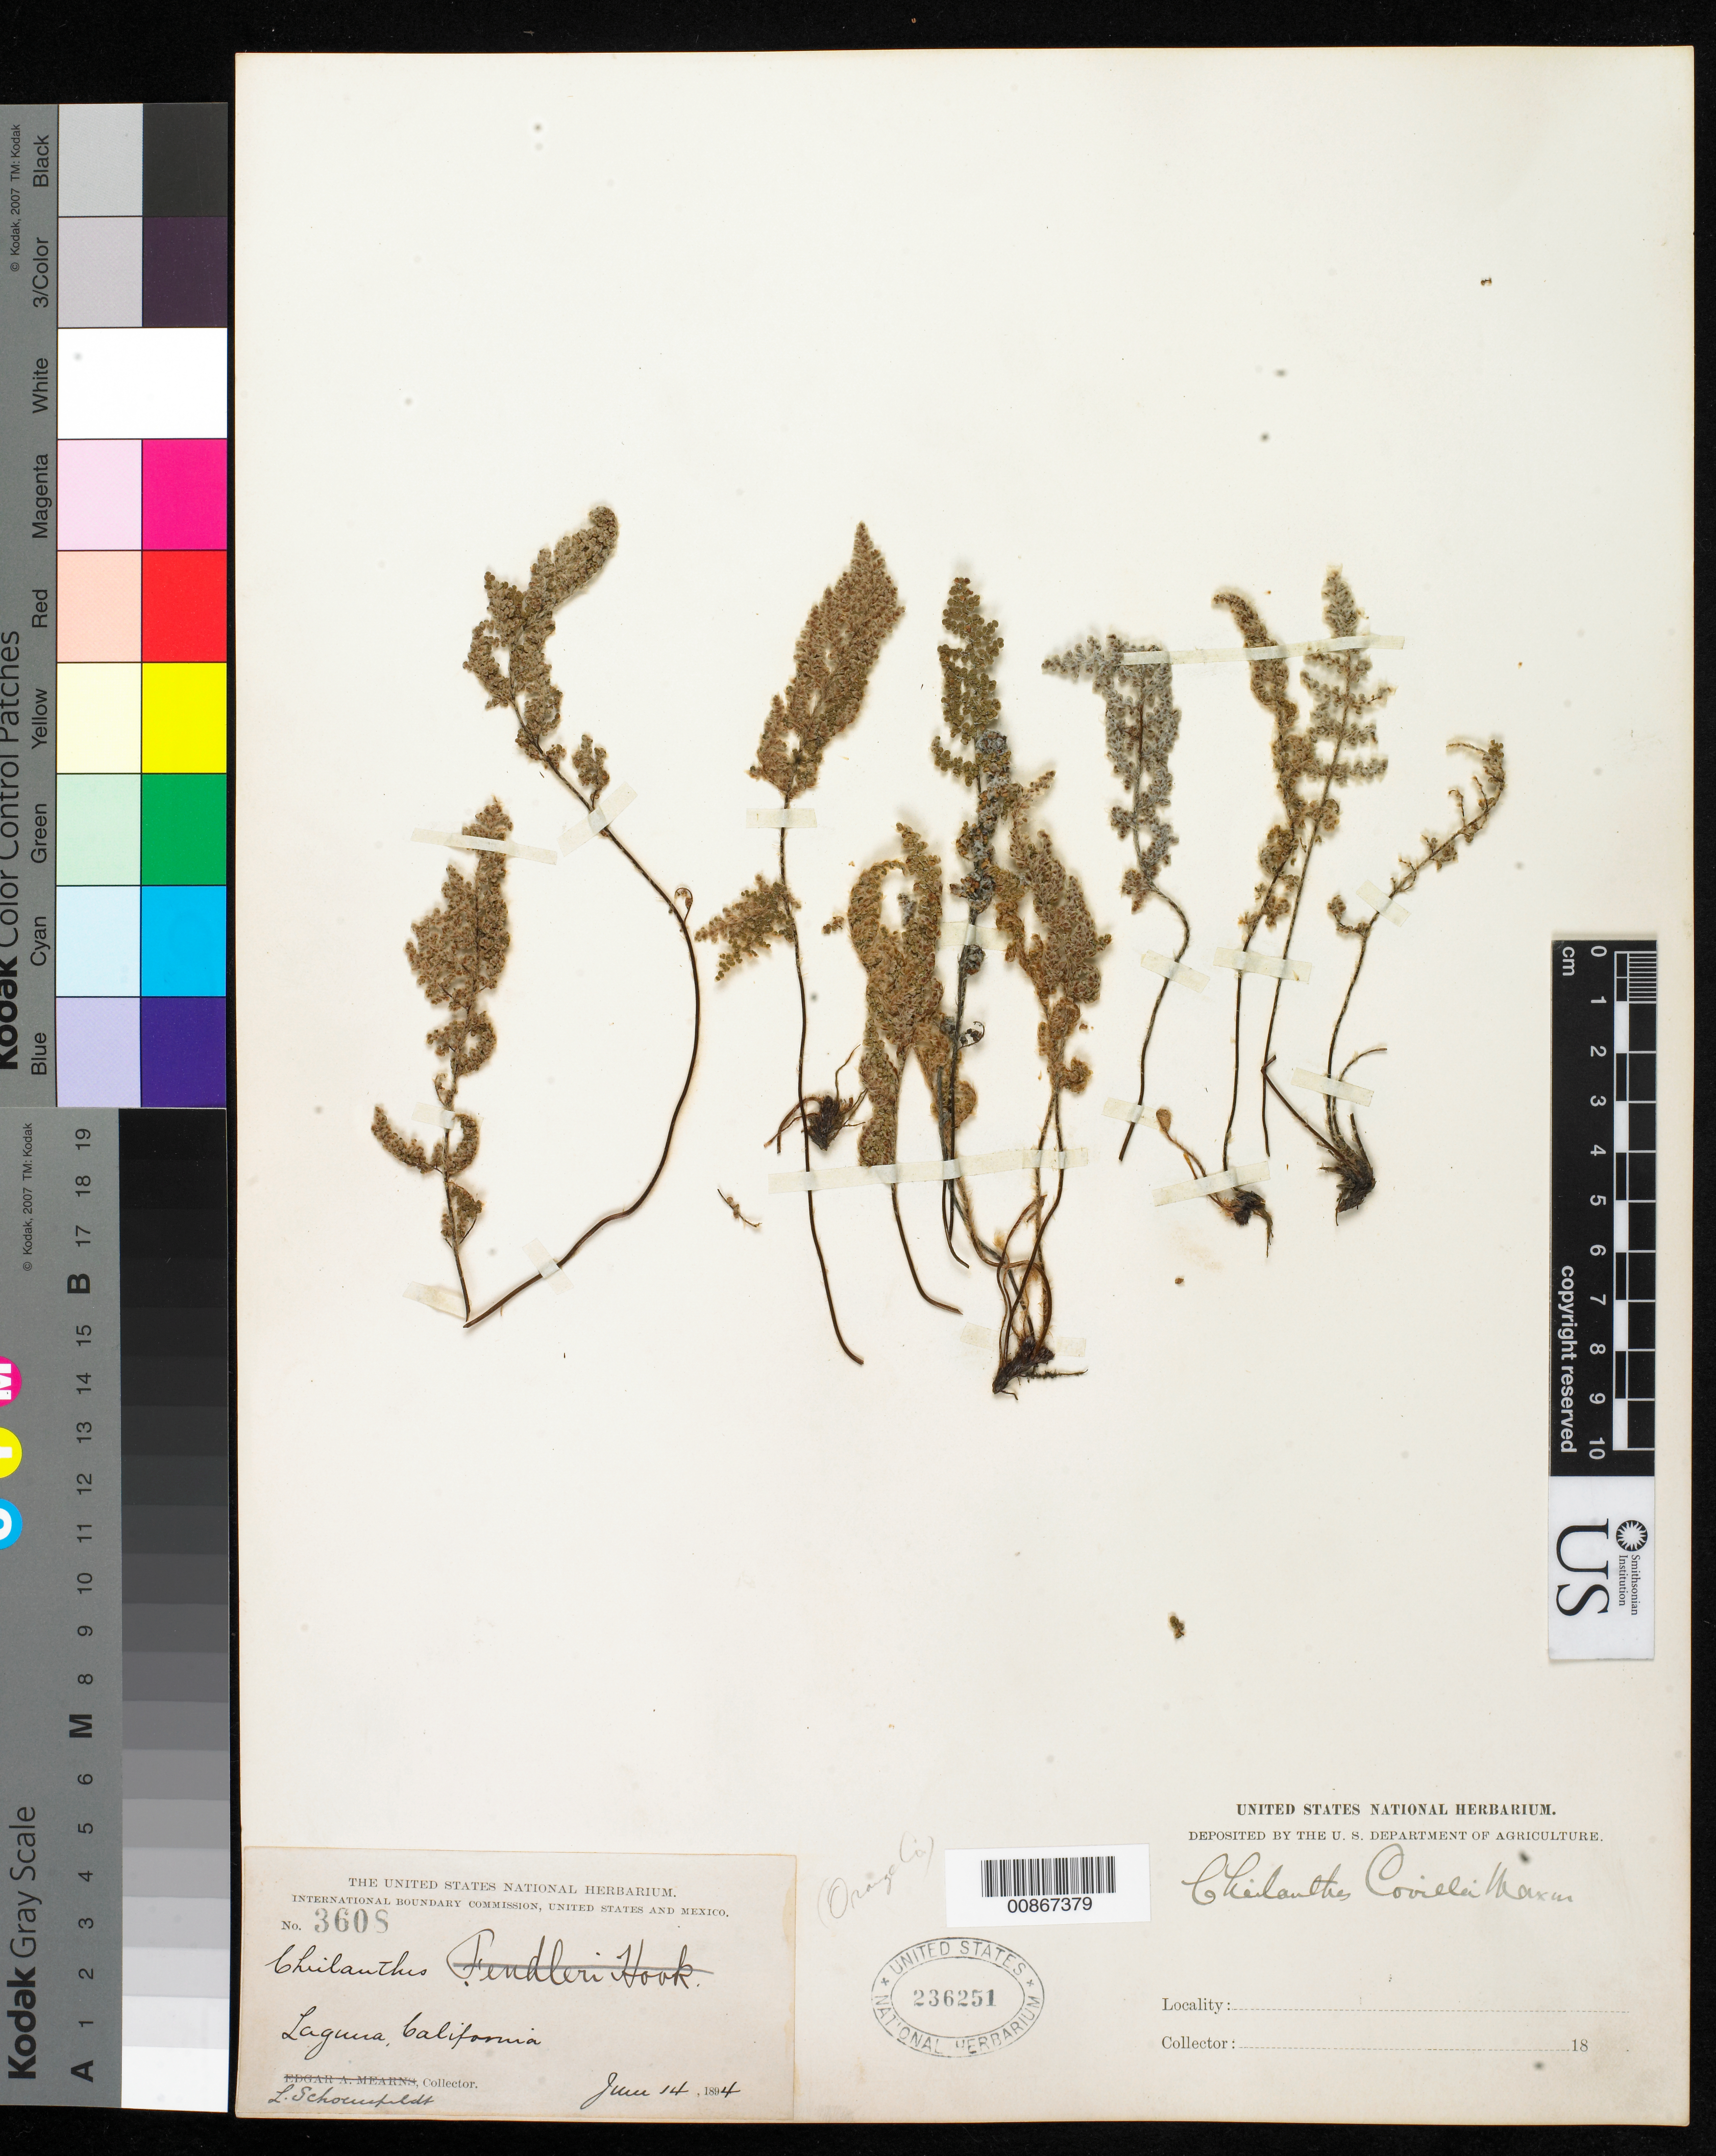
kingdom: Plantae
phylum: Tracheophyta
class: Polypodiopsida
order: Polypodiales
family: Pteridaceae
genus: Myriopteris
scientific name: Myriopteris covillei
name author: (Maxon) Á. Löve & D. Löve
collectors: L. Schoenfeldt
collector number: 3608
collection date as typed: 14 Jun 1894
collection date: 1894-06-14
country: United States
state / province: California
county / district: Orange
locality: Laguna, California.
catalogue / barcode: US 236251